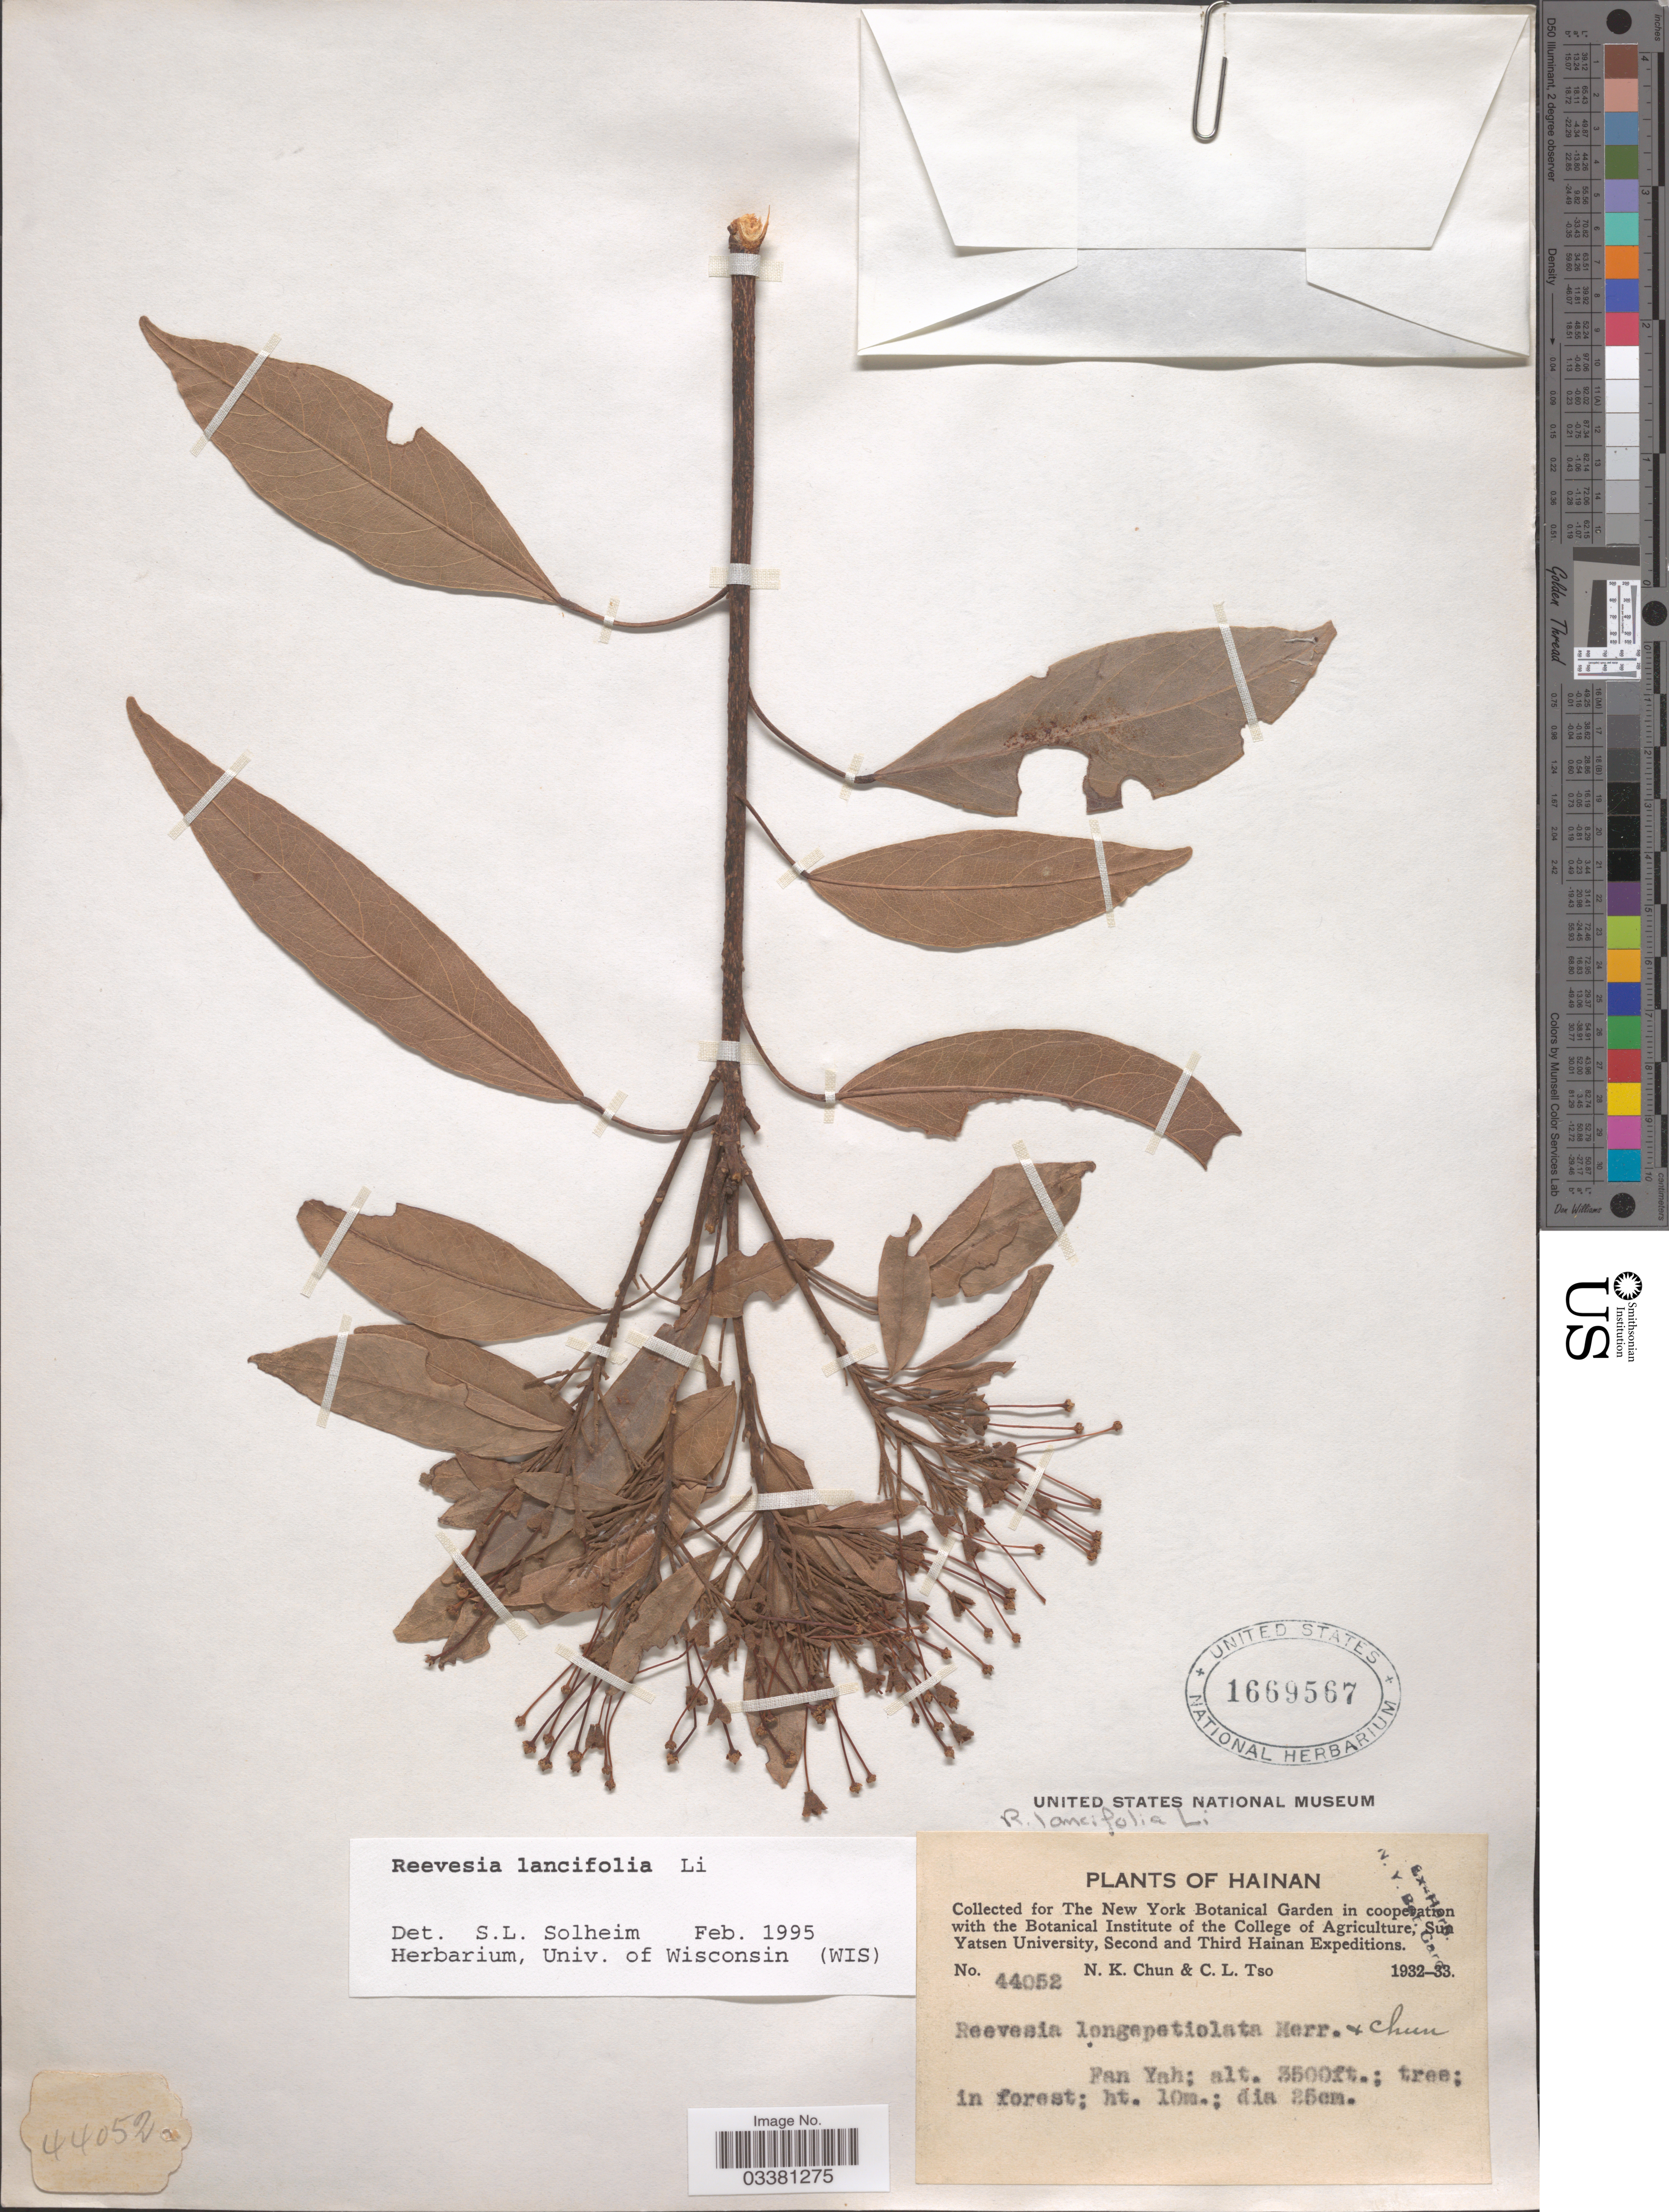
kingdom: Plantae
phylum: Tracheophyta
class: Magnoliopsida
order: Malvales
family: Malvaceae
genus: Reevesia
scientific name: Reevesia lancifolia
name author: H.L. Li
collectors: N. K. Chun & C. Tso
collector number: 44052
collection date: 1932/1933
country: China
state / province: Hainan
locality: Fan Yah.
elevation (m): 1067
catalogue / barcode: US 1669567